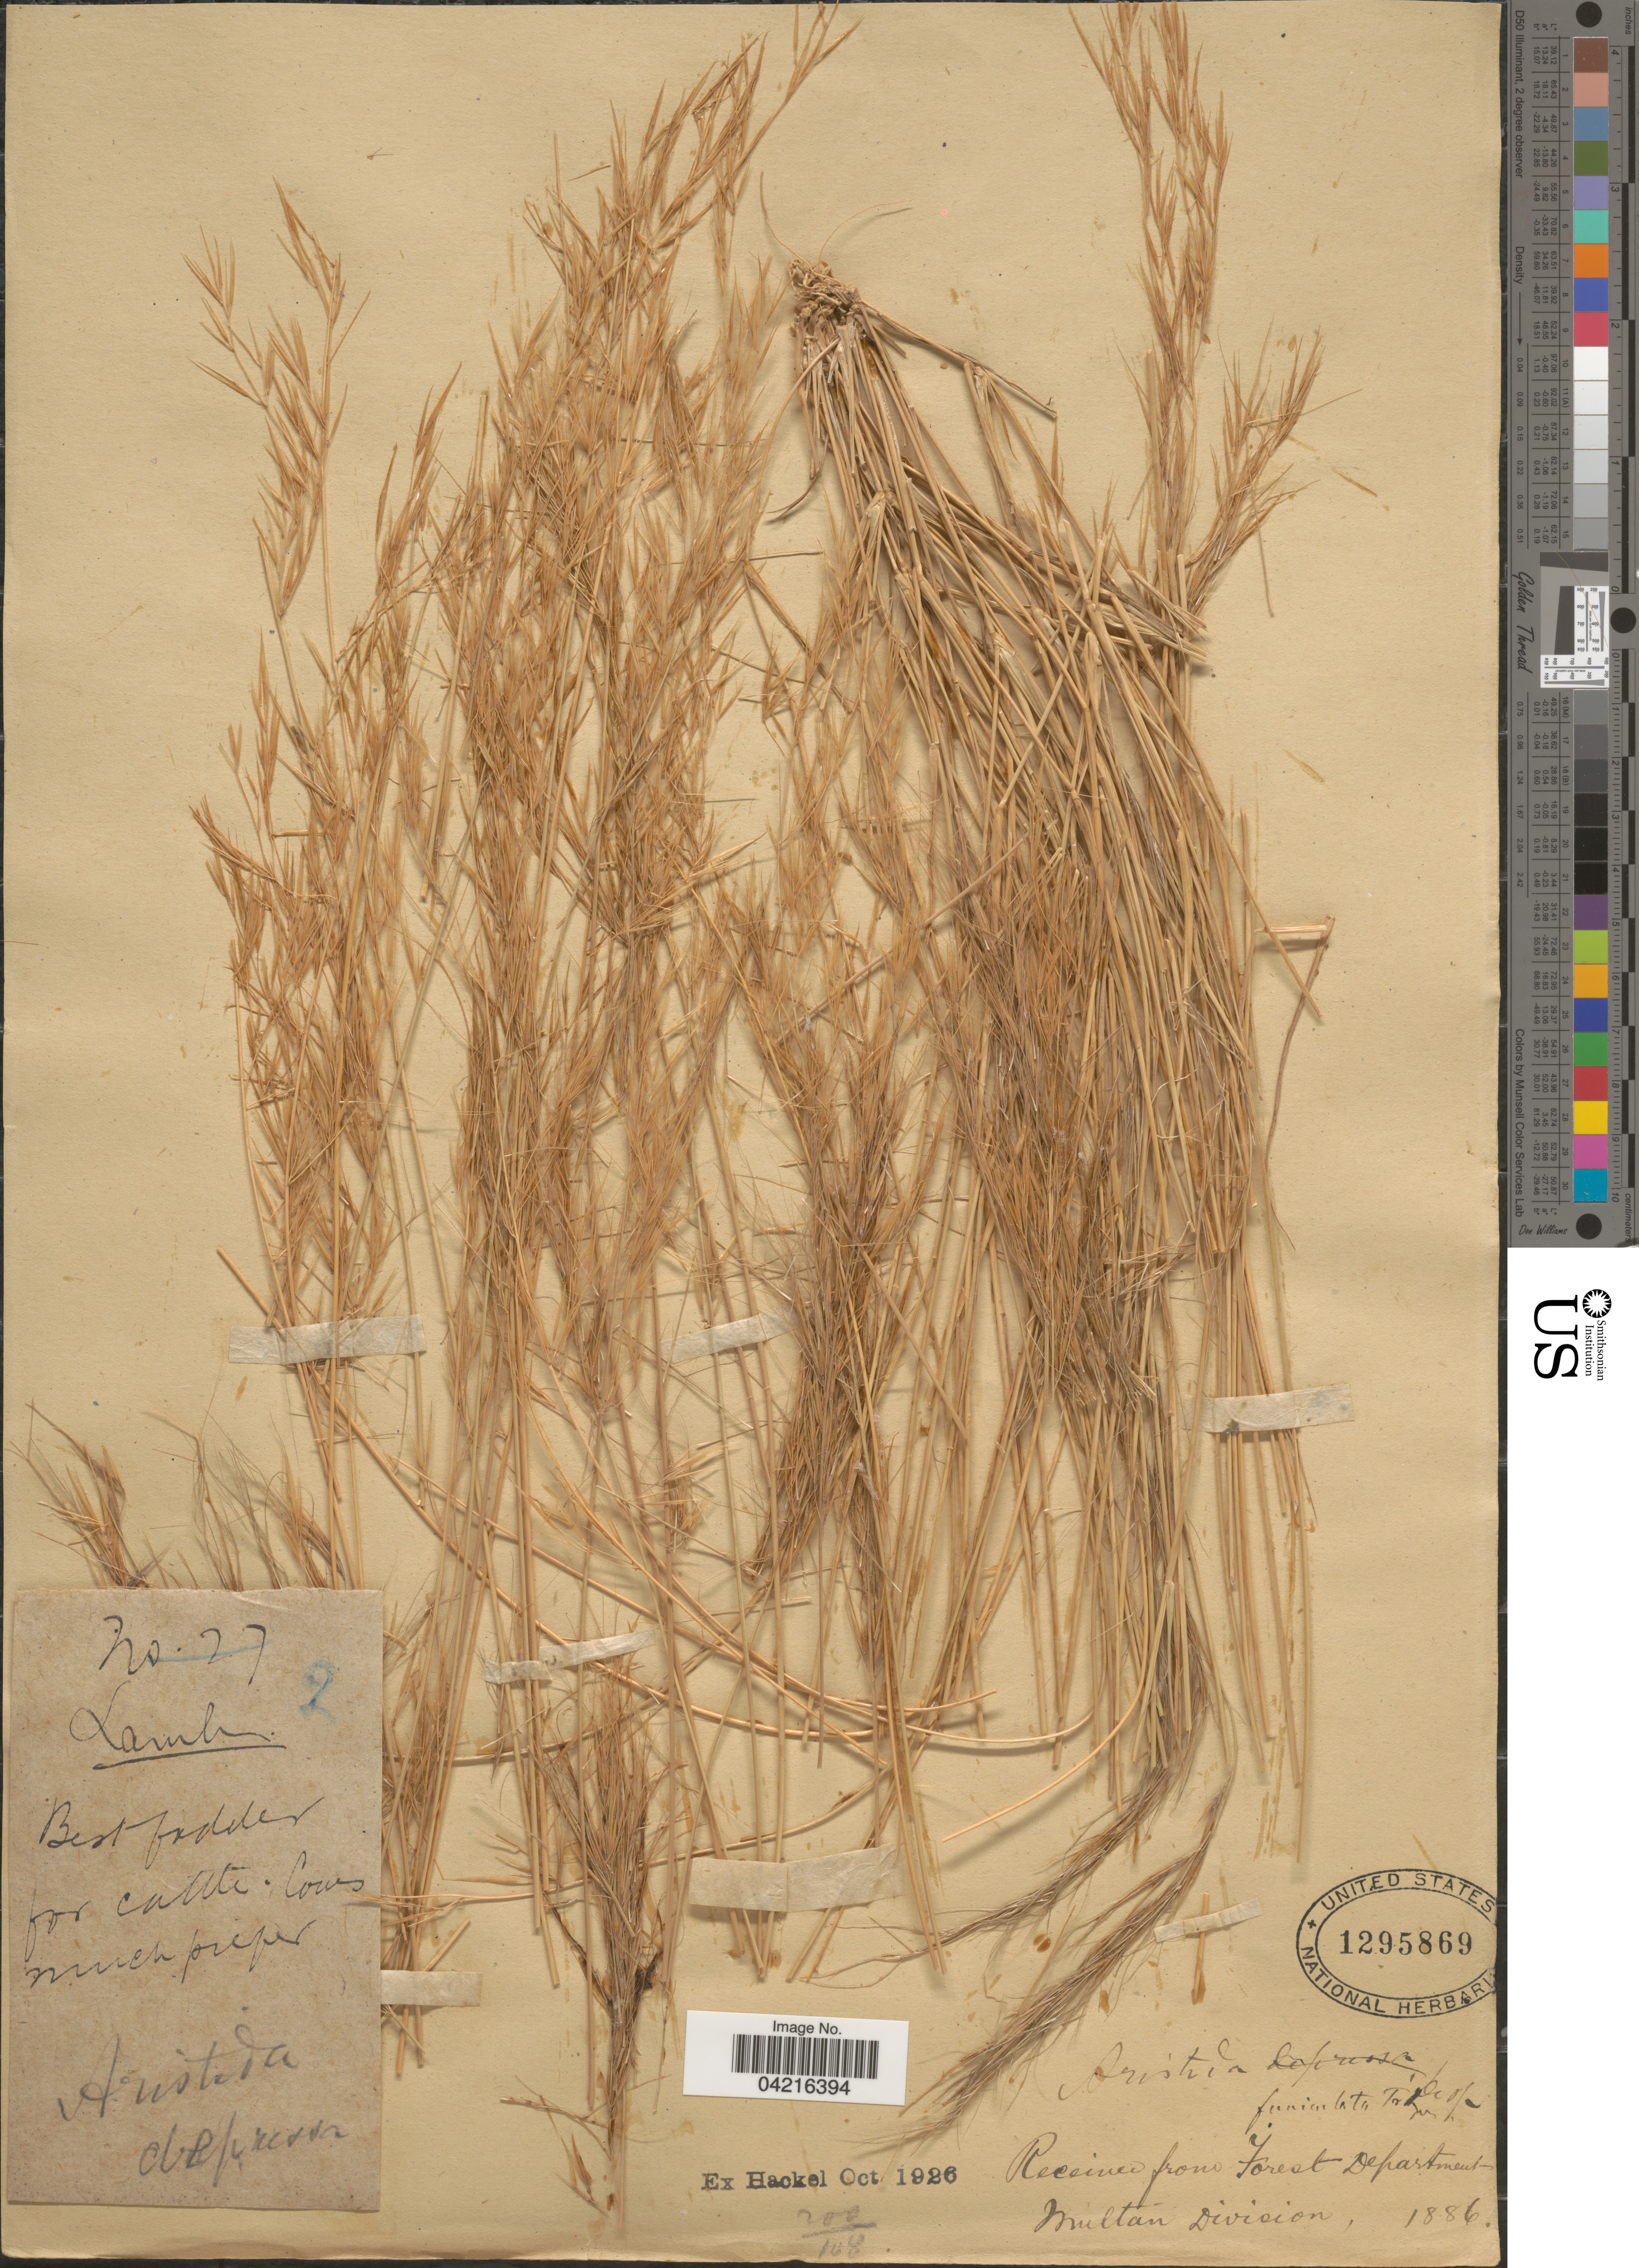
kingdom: Plantae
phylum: Tracheophyta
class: Liliopsida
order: Poales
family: Poaceae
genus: Aristida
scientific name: Aristida funiculata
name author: Trin. & Rupr.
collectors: Lamb, --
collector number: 27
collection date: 1886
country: Pakistan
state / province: Punjab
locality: Multan Division.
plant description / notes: Ex Hackel Oct 1926.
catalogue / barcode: US 1295869